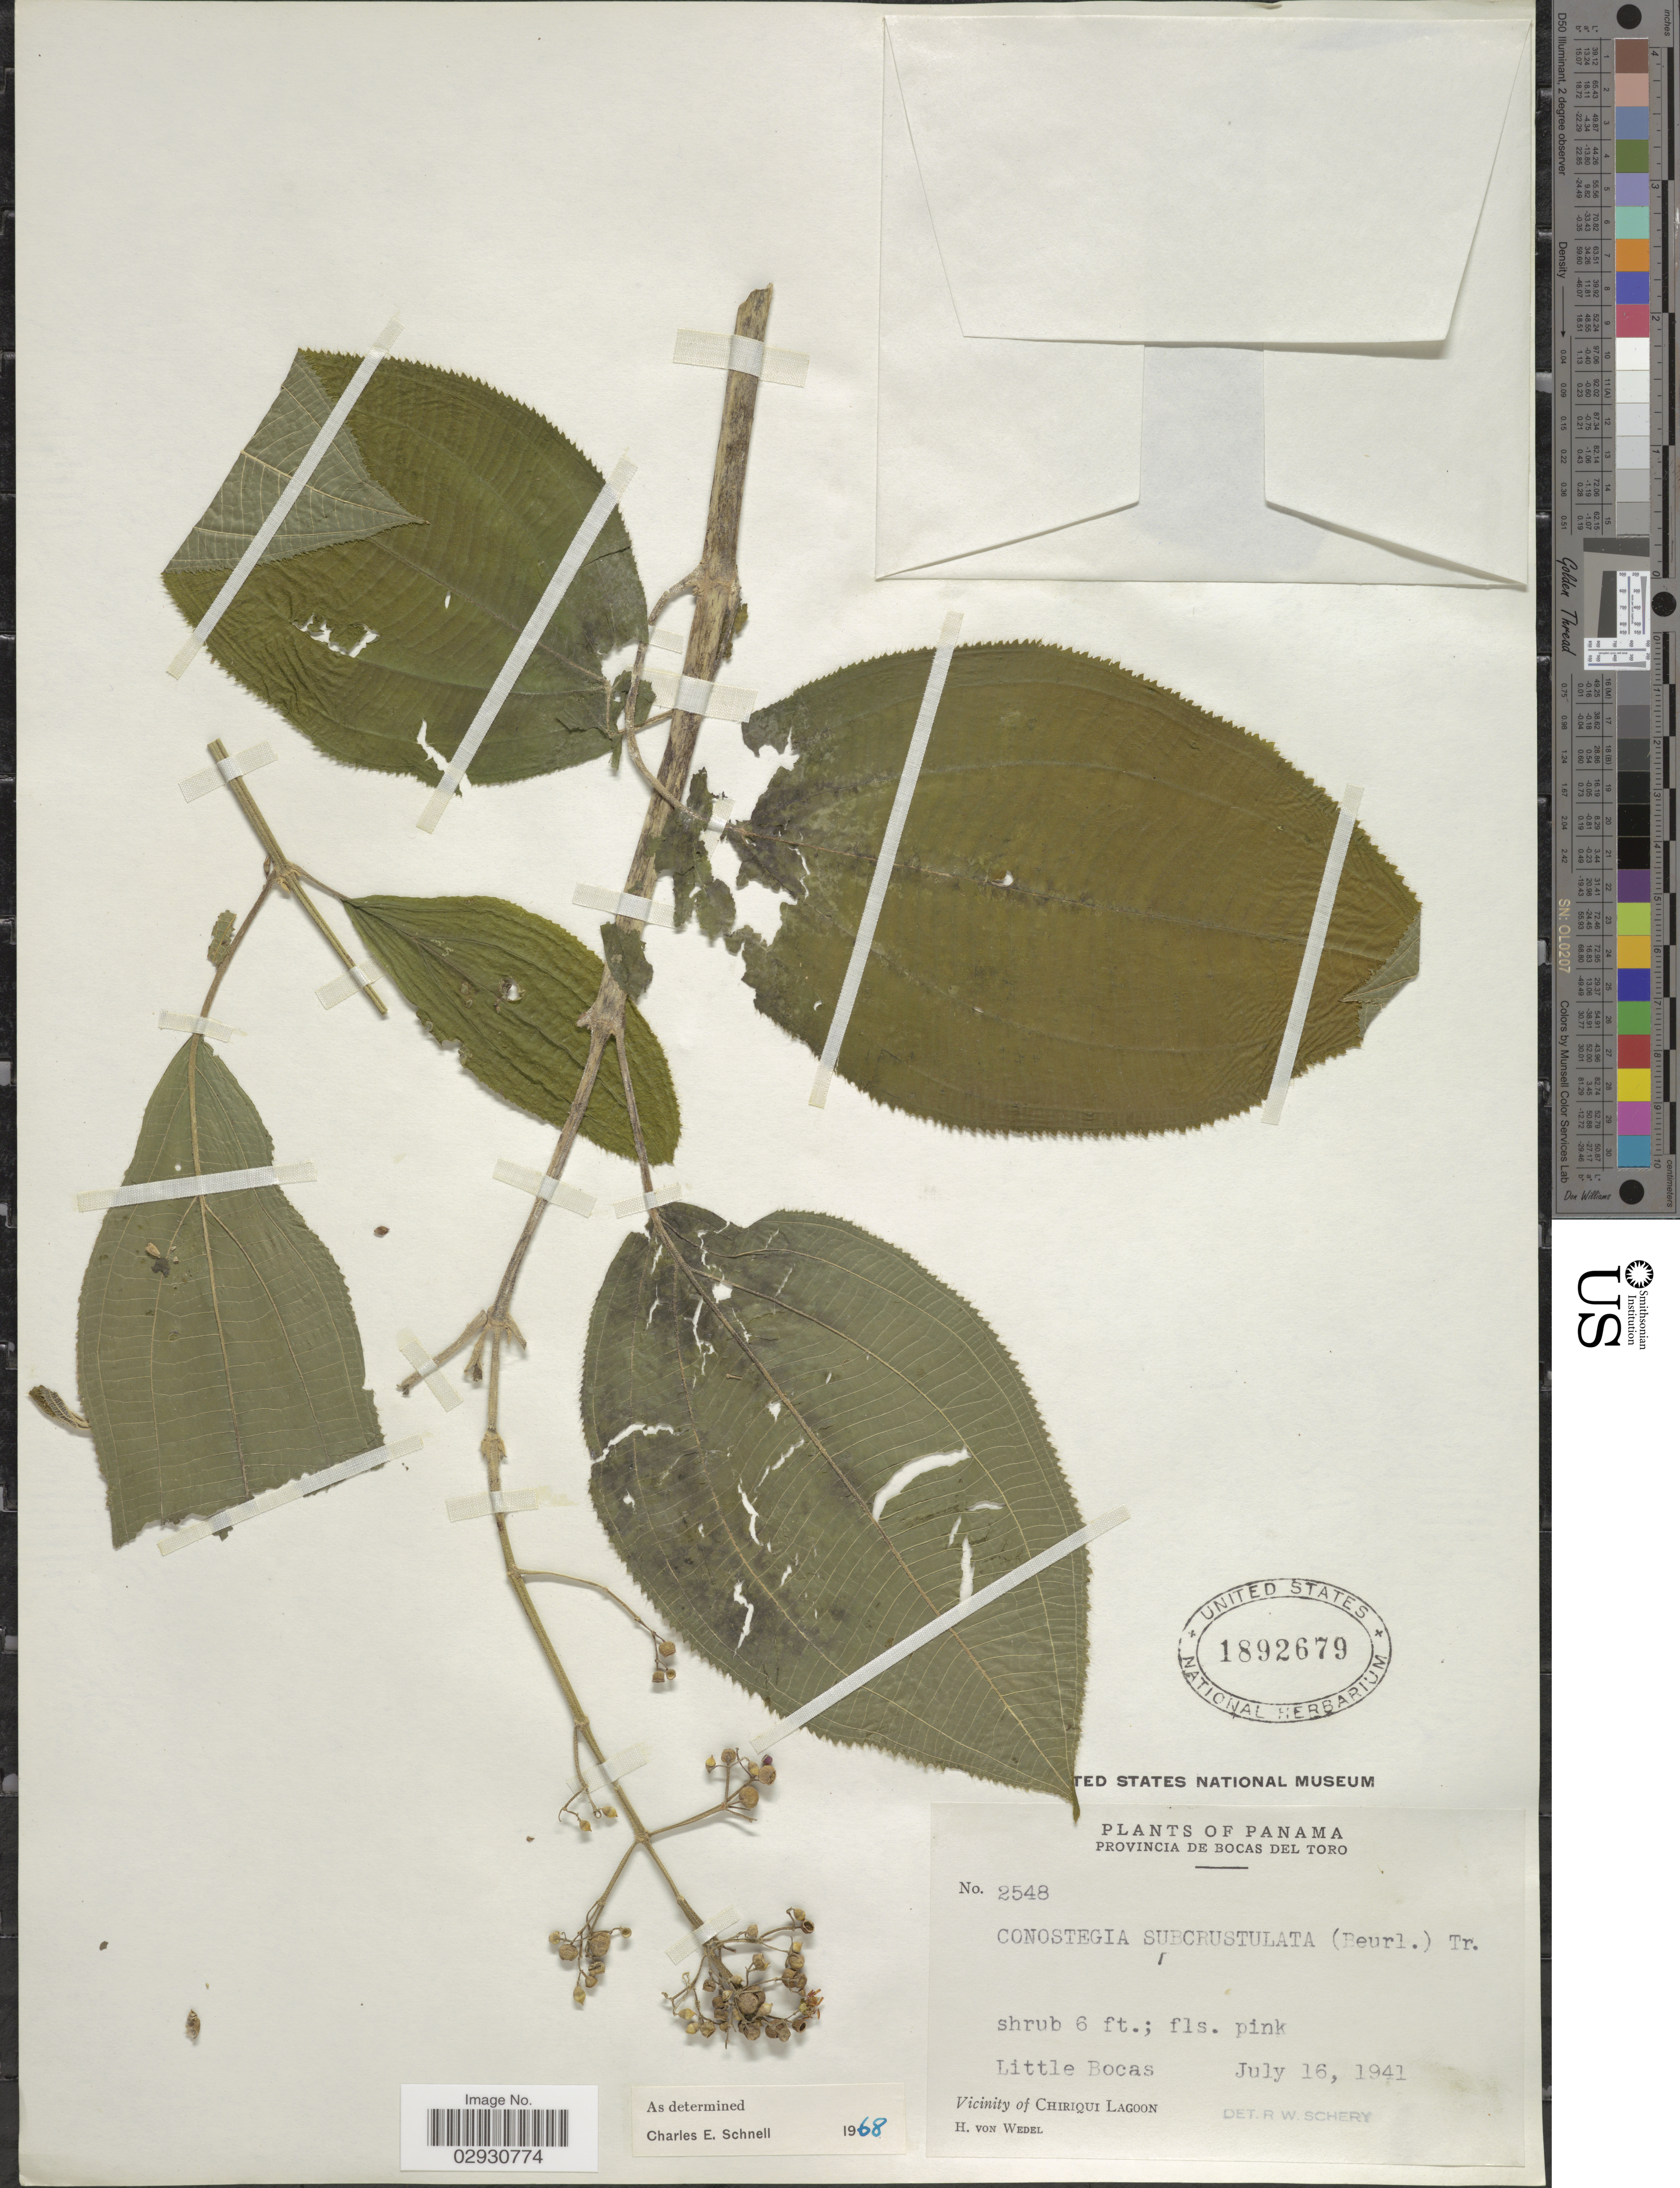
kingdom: Plantae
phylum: Tracheophyta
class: Magnoliopsida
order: Myrtales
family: Melastomataceae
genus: Conostegia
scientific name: Conostegia subcrustulata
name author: (Beurl.) Triana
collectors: H. von Wedel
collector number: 2548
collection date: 1941-07-16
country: Panama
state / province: Bocas del Toro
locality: Provincia de Bocas Del Toro. Little Bocas. Vicinity of Chiriqui Lagoon.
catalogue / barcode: US 1892679